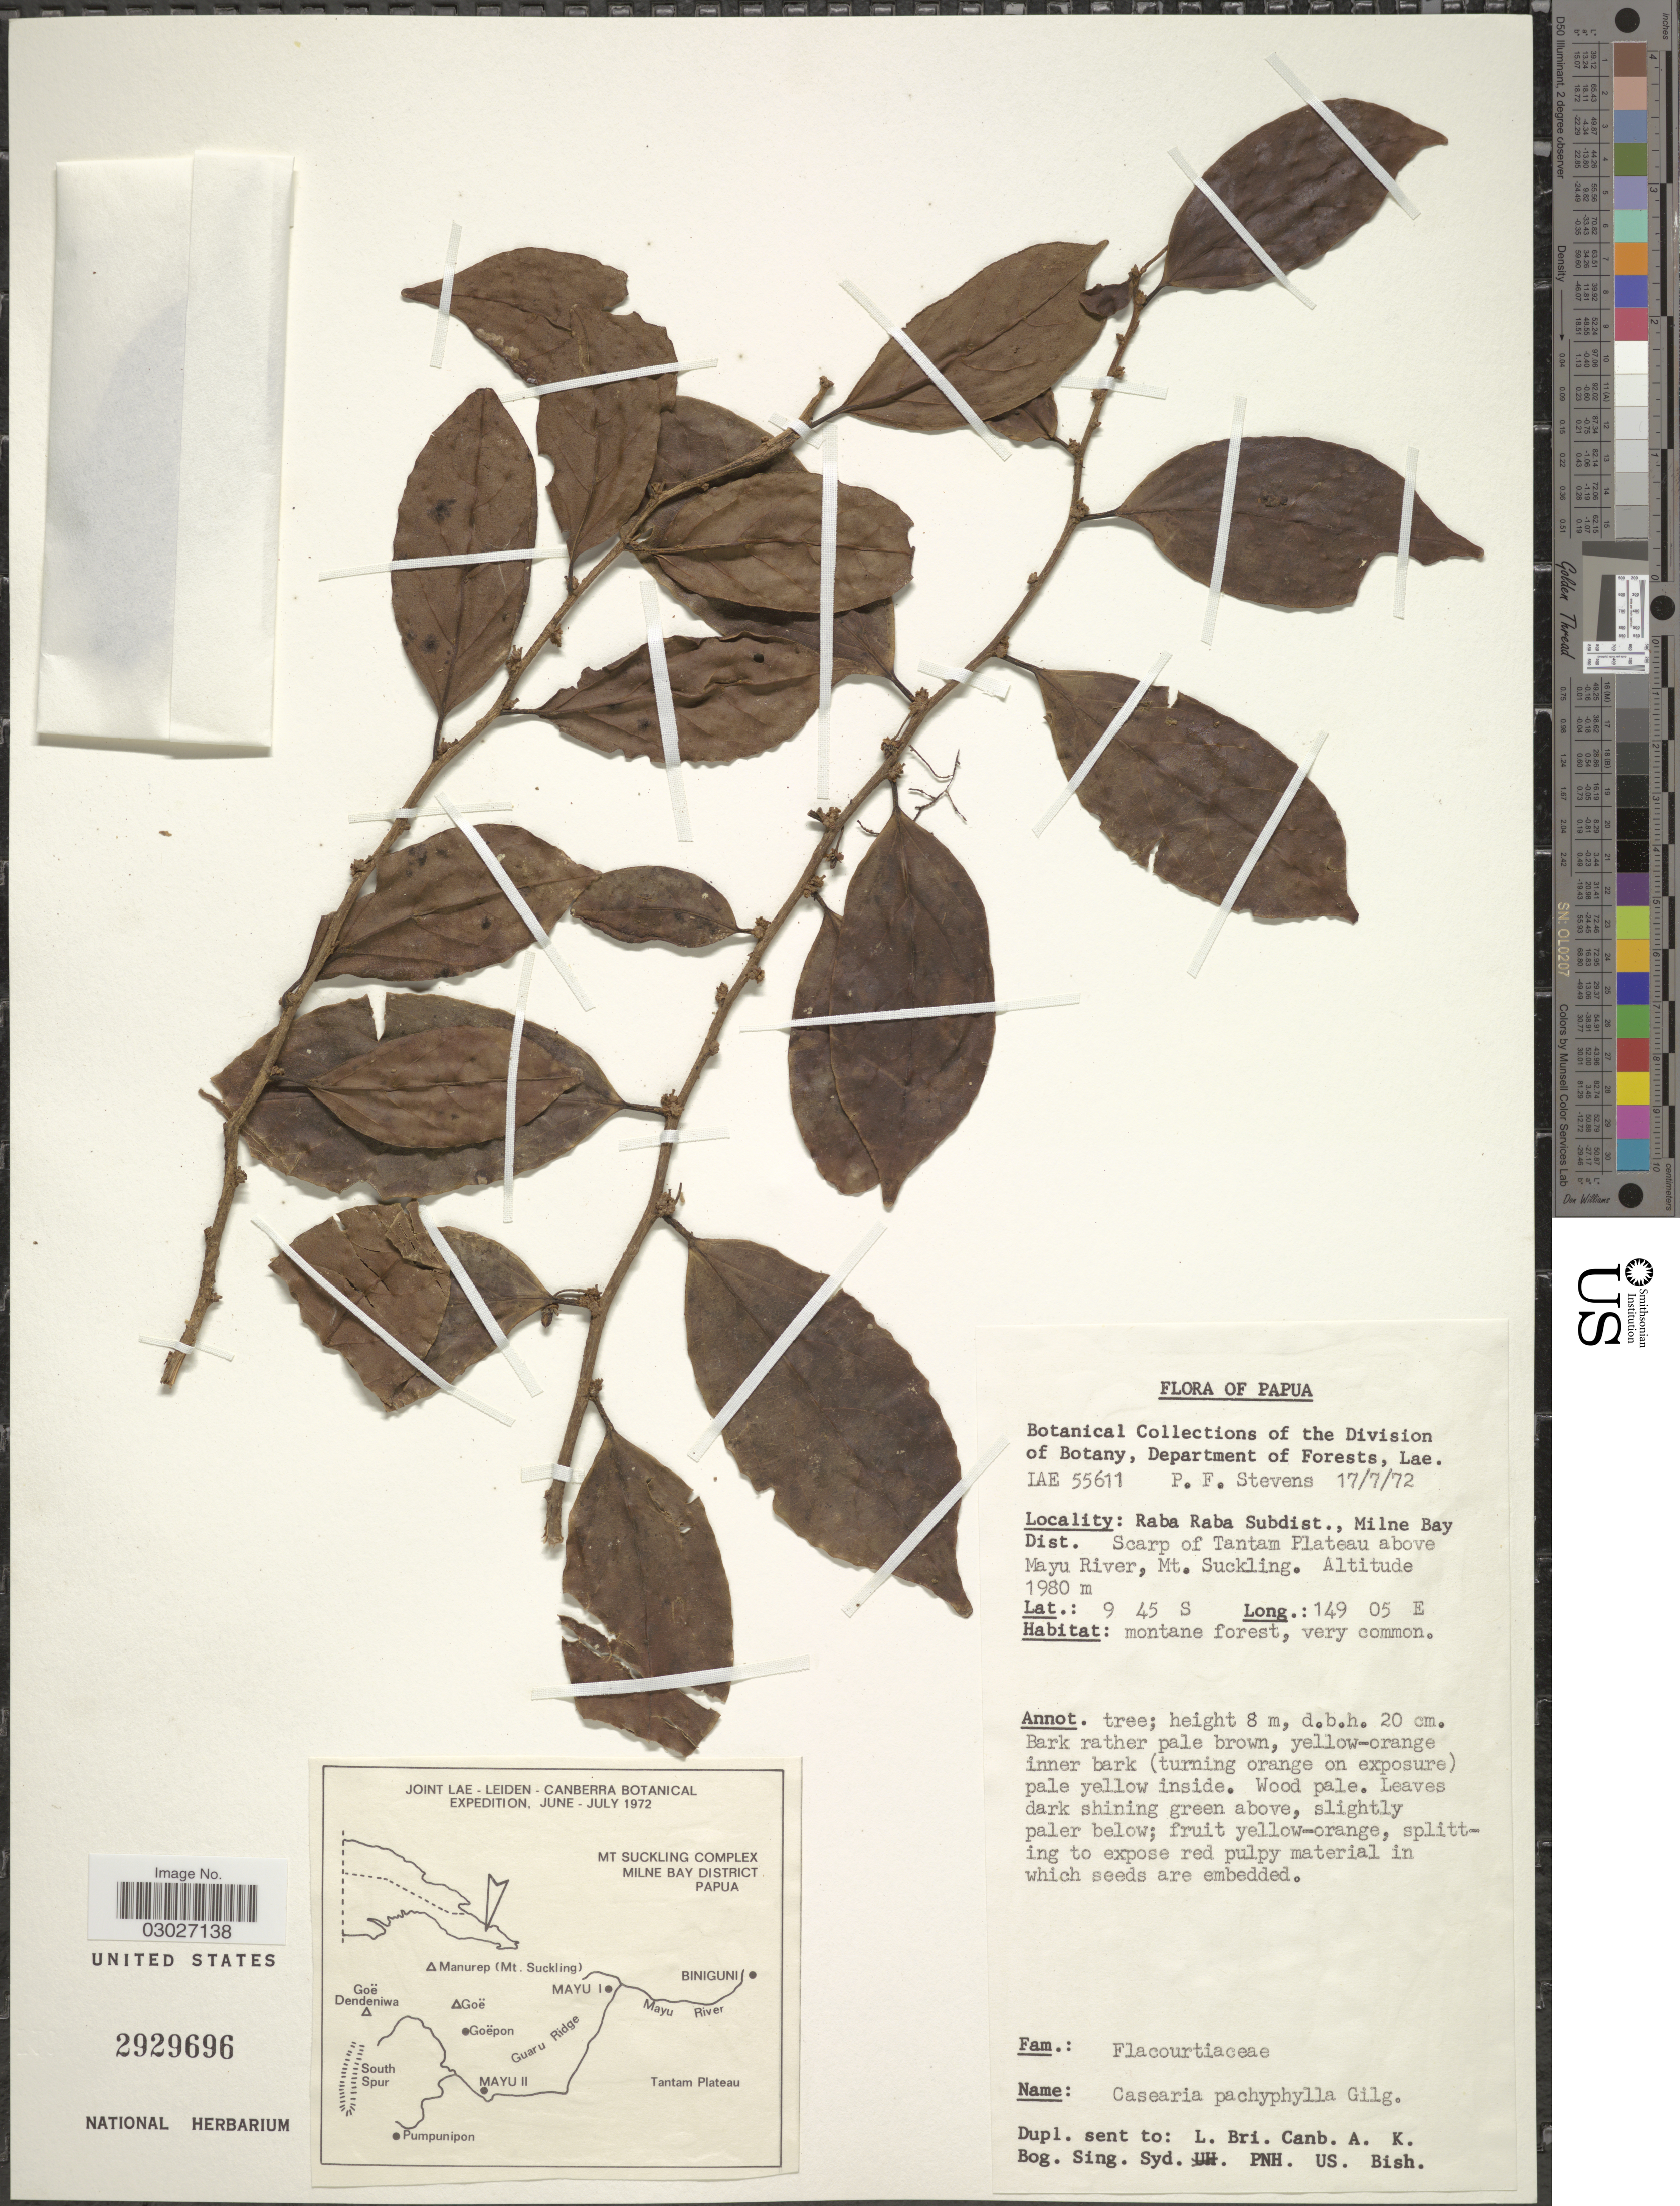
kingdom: Plantae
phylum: Tracheophyta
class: Magnoliopsida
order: Malpighiales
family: Salicaceae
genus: Casearia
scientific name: Casearia pachyphylla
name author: Gilg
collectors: P. F. Stevens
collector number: LAE55611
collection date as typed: Transcribed d/m/y: 17/7/72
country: Papua New Guinea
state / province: Milne Bay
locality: Raba Raba Subdist., Milne Bay Dist. Scarp of Tantam Plateau above Mayu River, Mt. Suckling.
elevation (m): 1980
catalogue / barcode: US 2929696